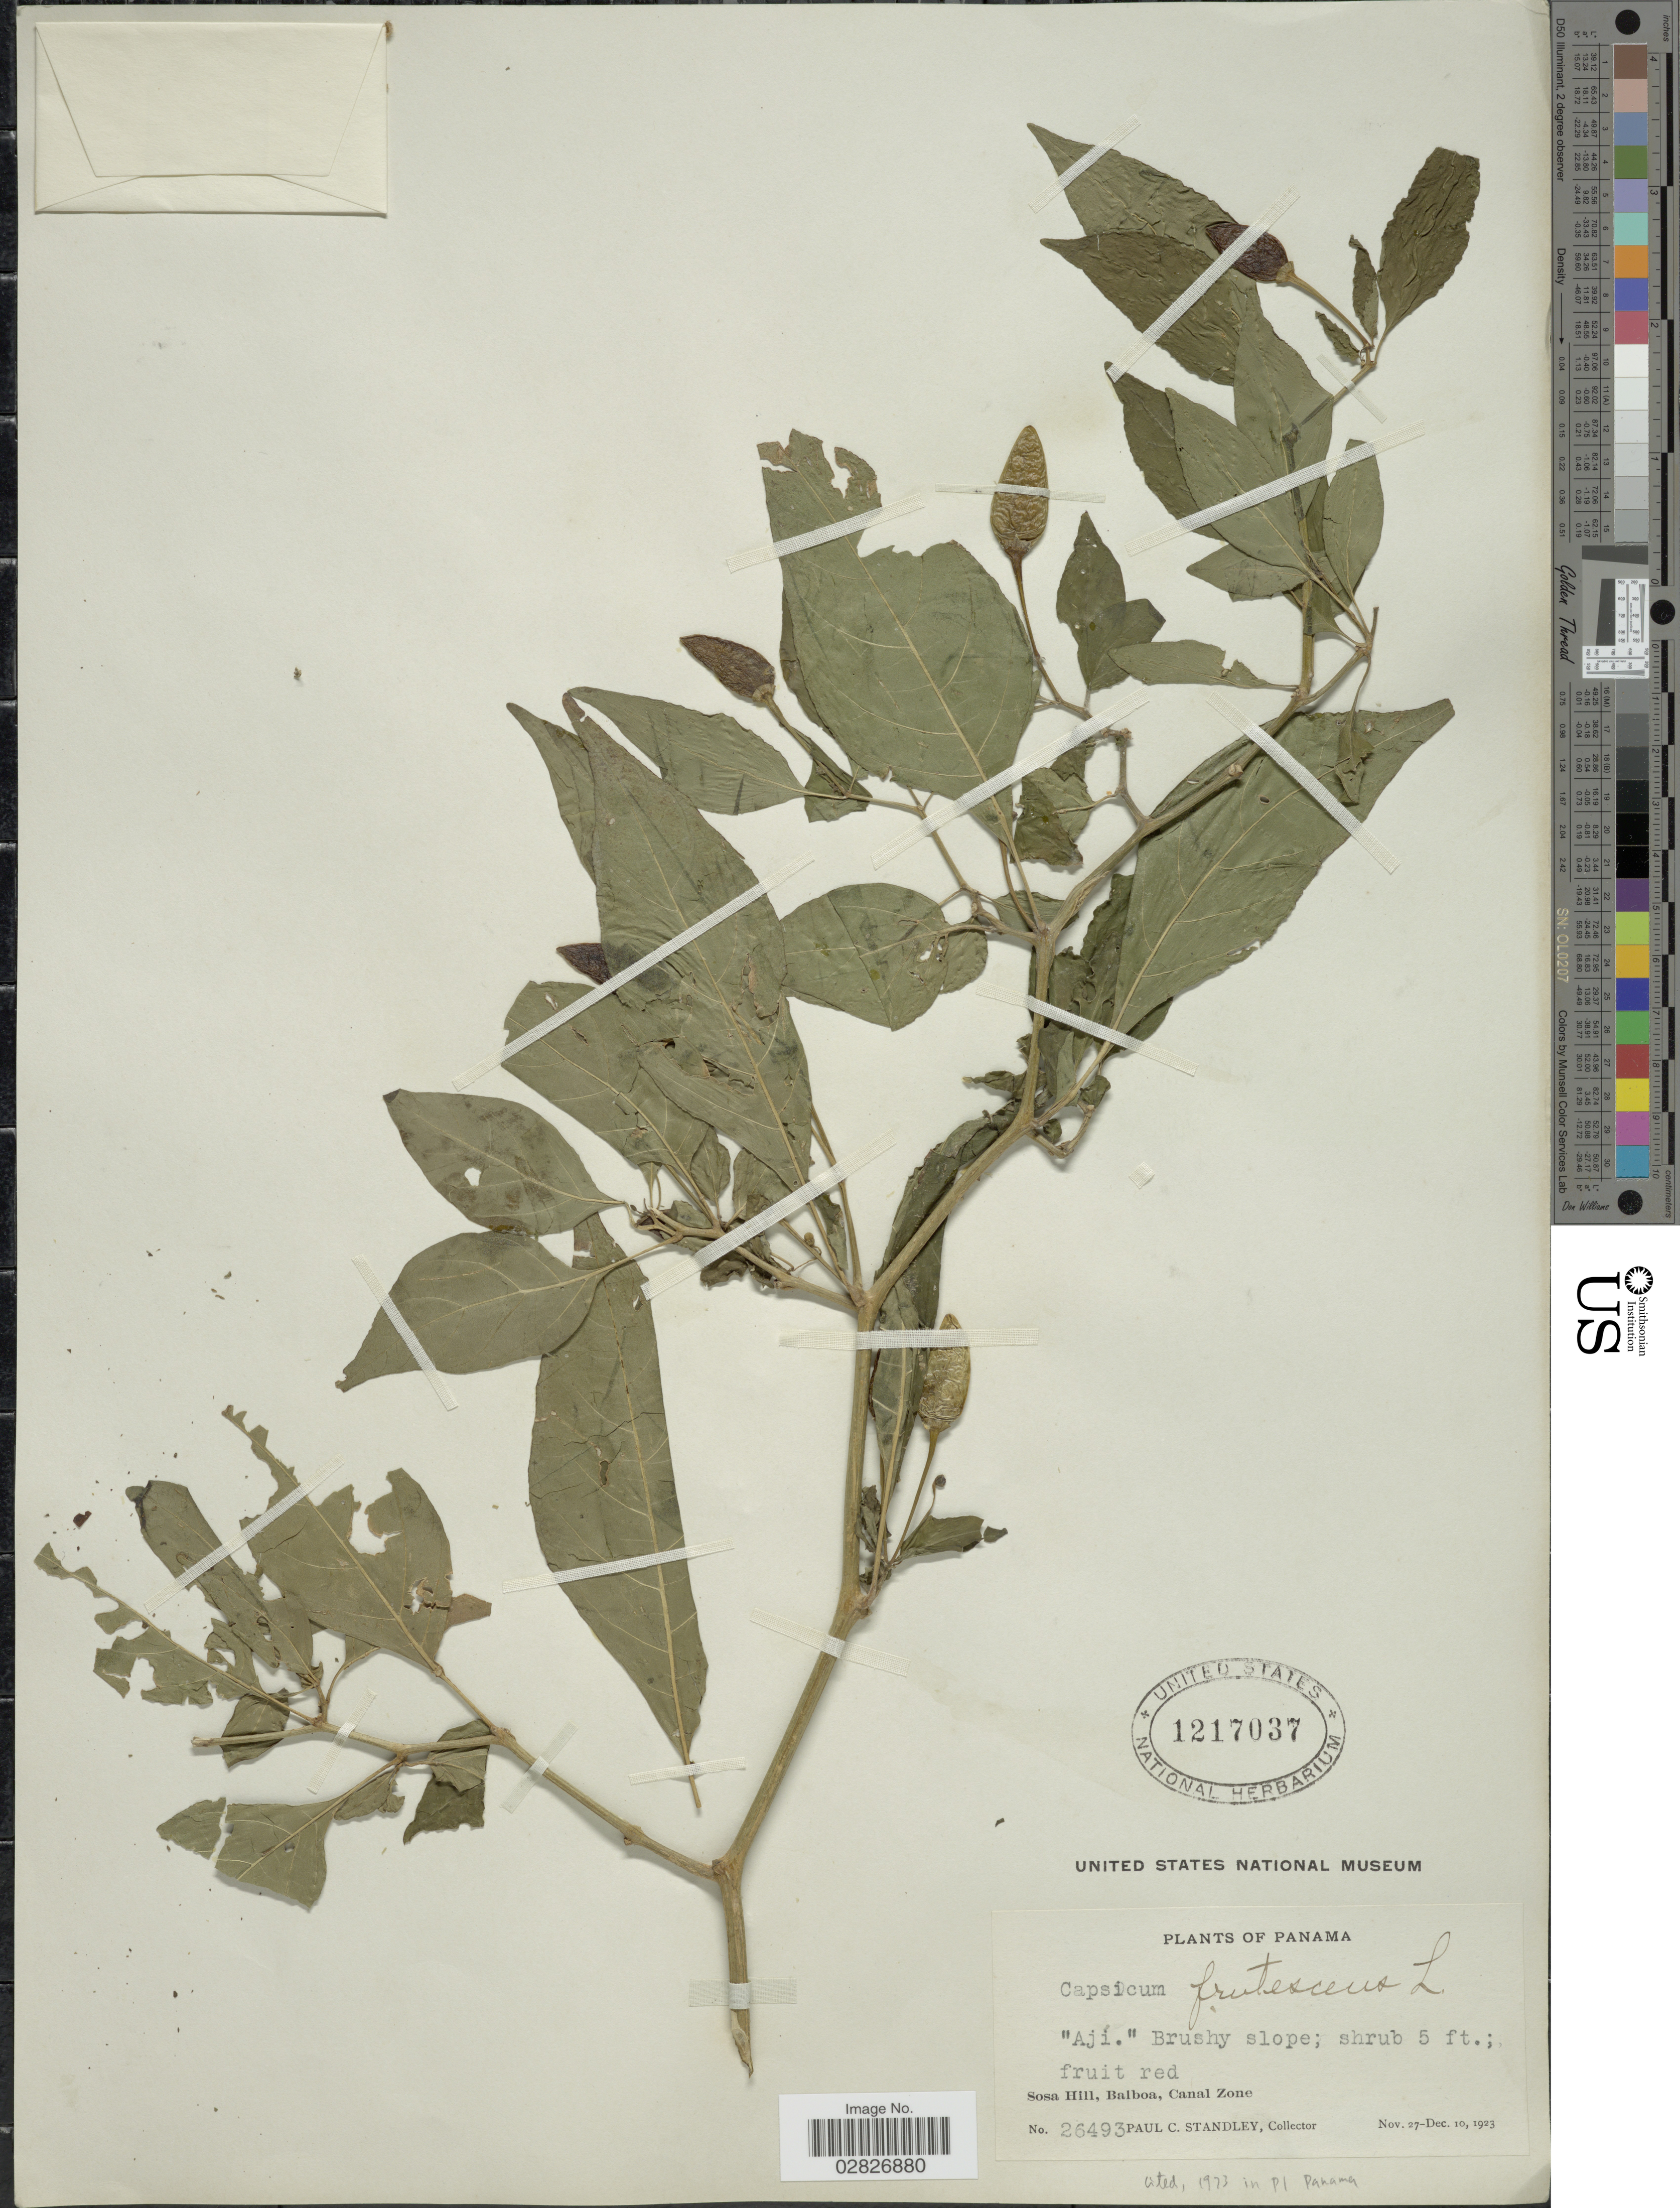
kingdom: Plantae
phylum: Tracheophyta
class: Magnoliopsida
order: Solanales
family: Solanaceae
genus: Capsicum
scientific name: Capsicum frutescens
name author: L.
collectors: P. C. Standley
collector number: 26493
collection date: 1923-11-27/1923-12-10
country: Panama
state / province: Colón / Panamá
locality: Sosa Hill, Balboa, Canal Zone.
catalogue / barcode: US 1217037